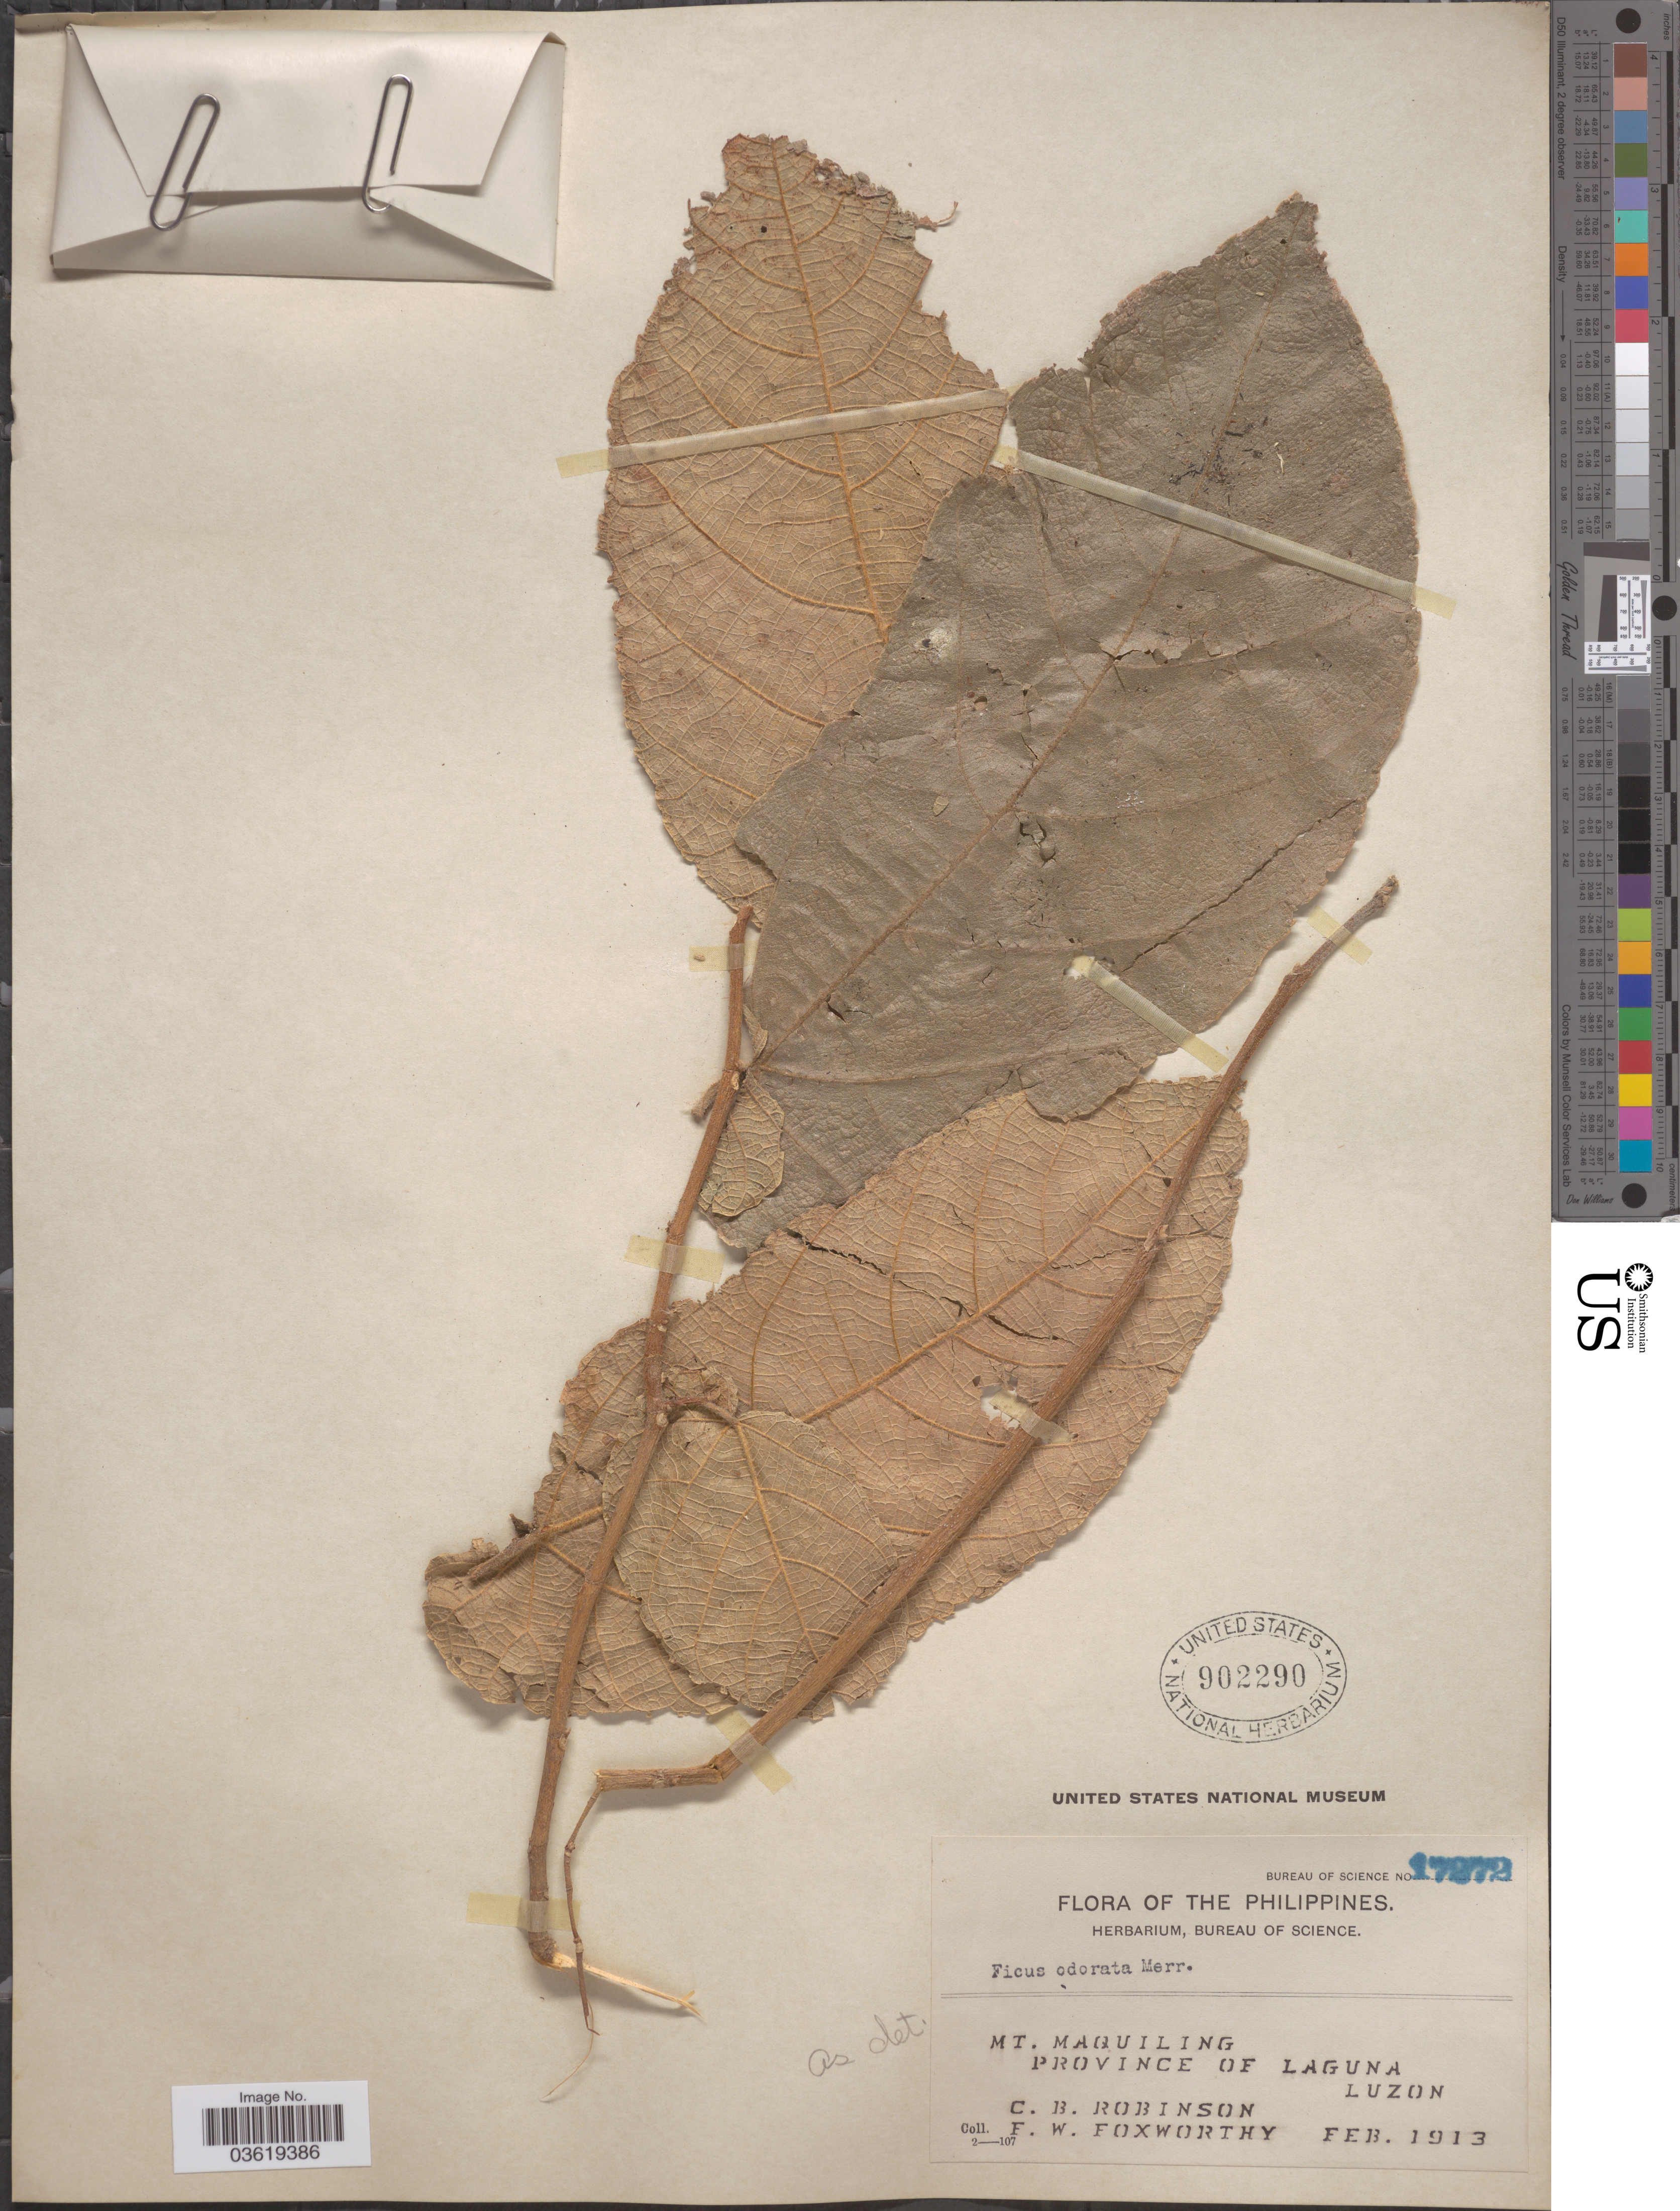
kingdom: Plantae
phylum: Tracheophyta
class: Magnoliopsida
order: Rosales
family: Moraceae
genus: Ficus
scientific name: Ficus odorata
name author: (Blanco) Merr.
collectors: C. Robinson & F. W. Foxworthy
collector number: Bureau of Science 17272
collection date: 1913-02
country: Philippines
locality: Mt. Maquiling, Province of Laguna, Luzon.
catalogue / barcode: US 902290